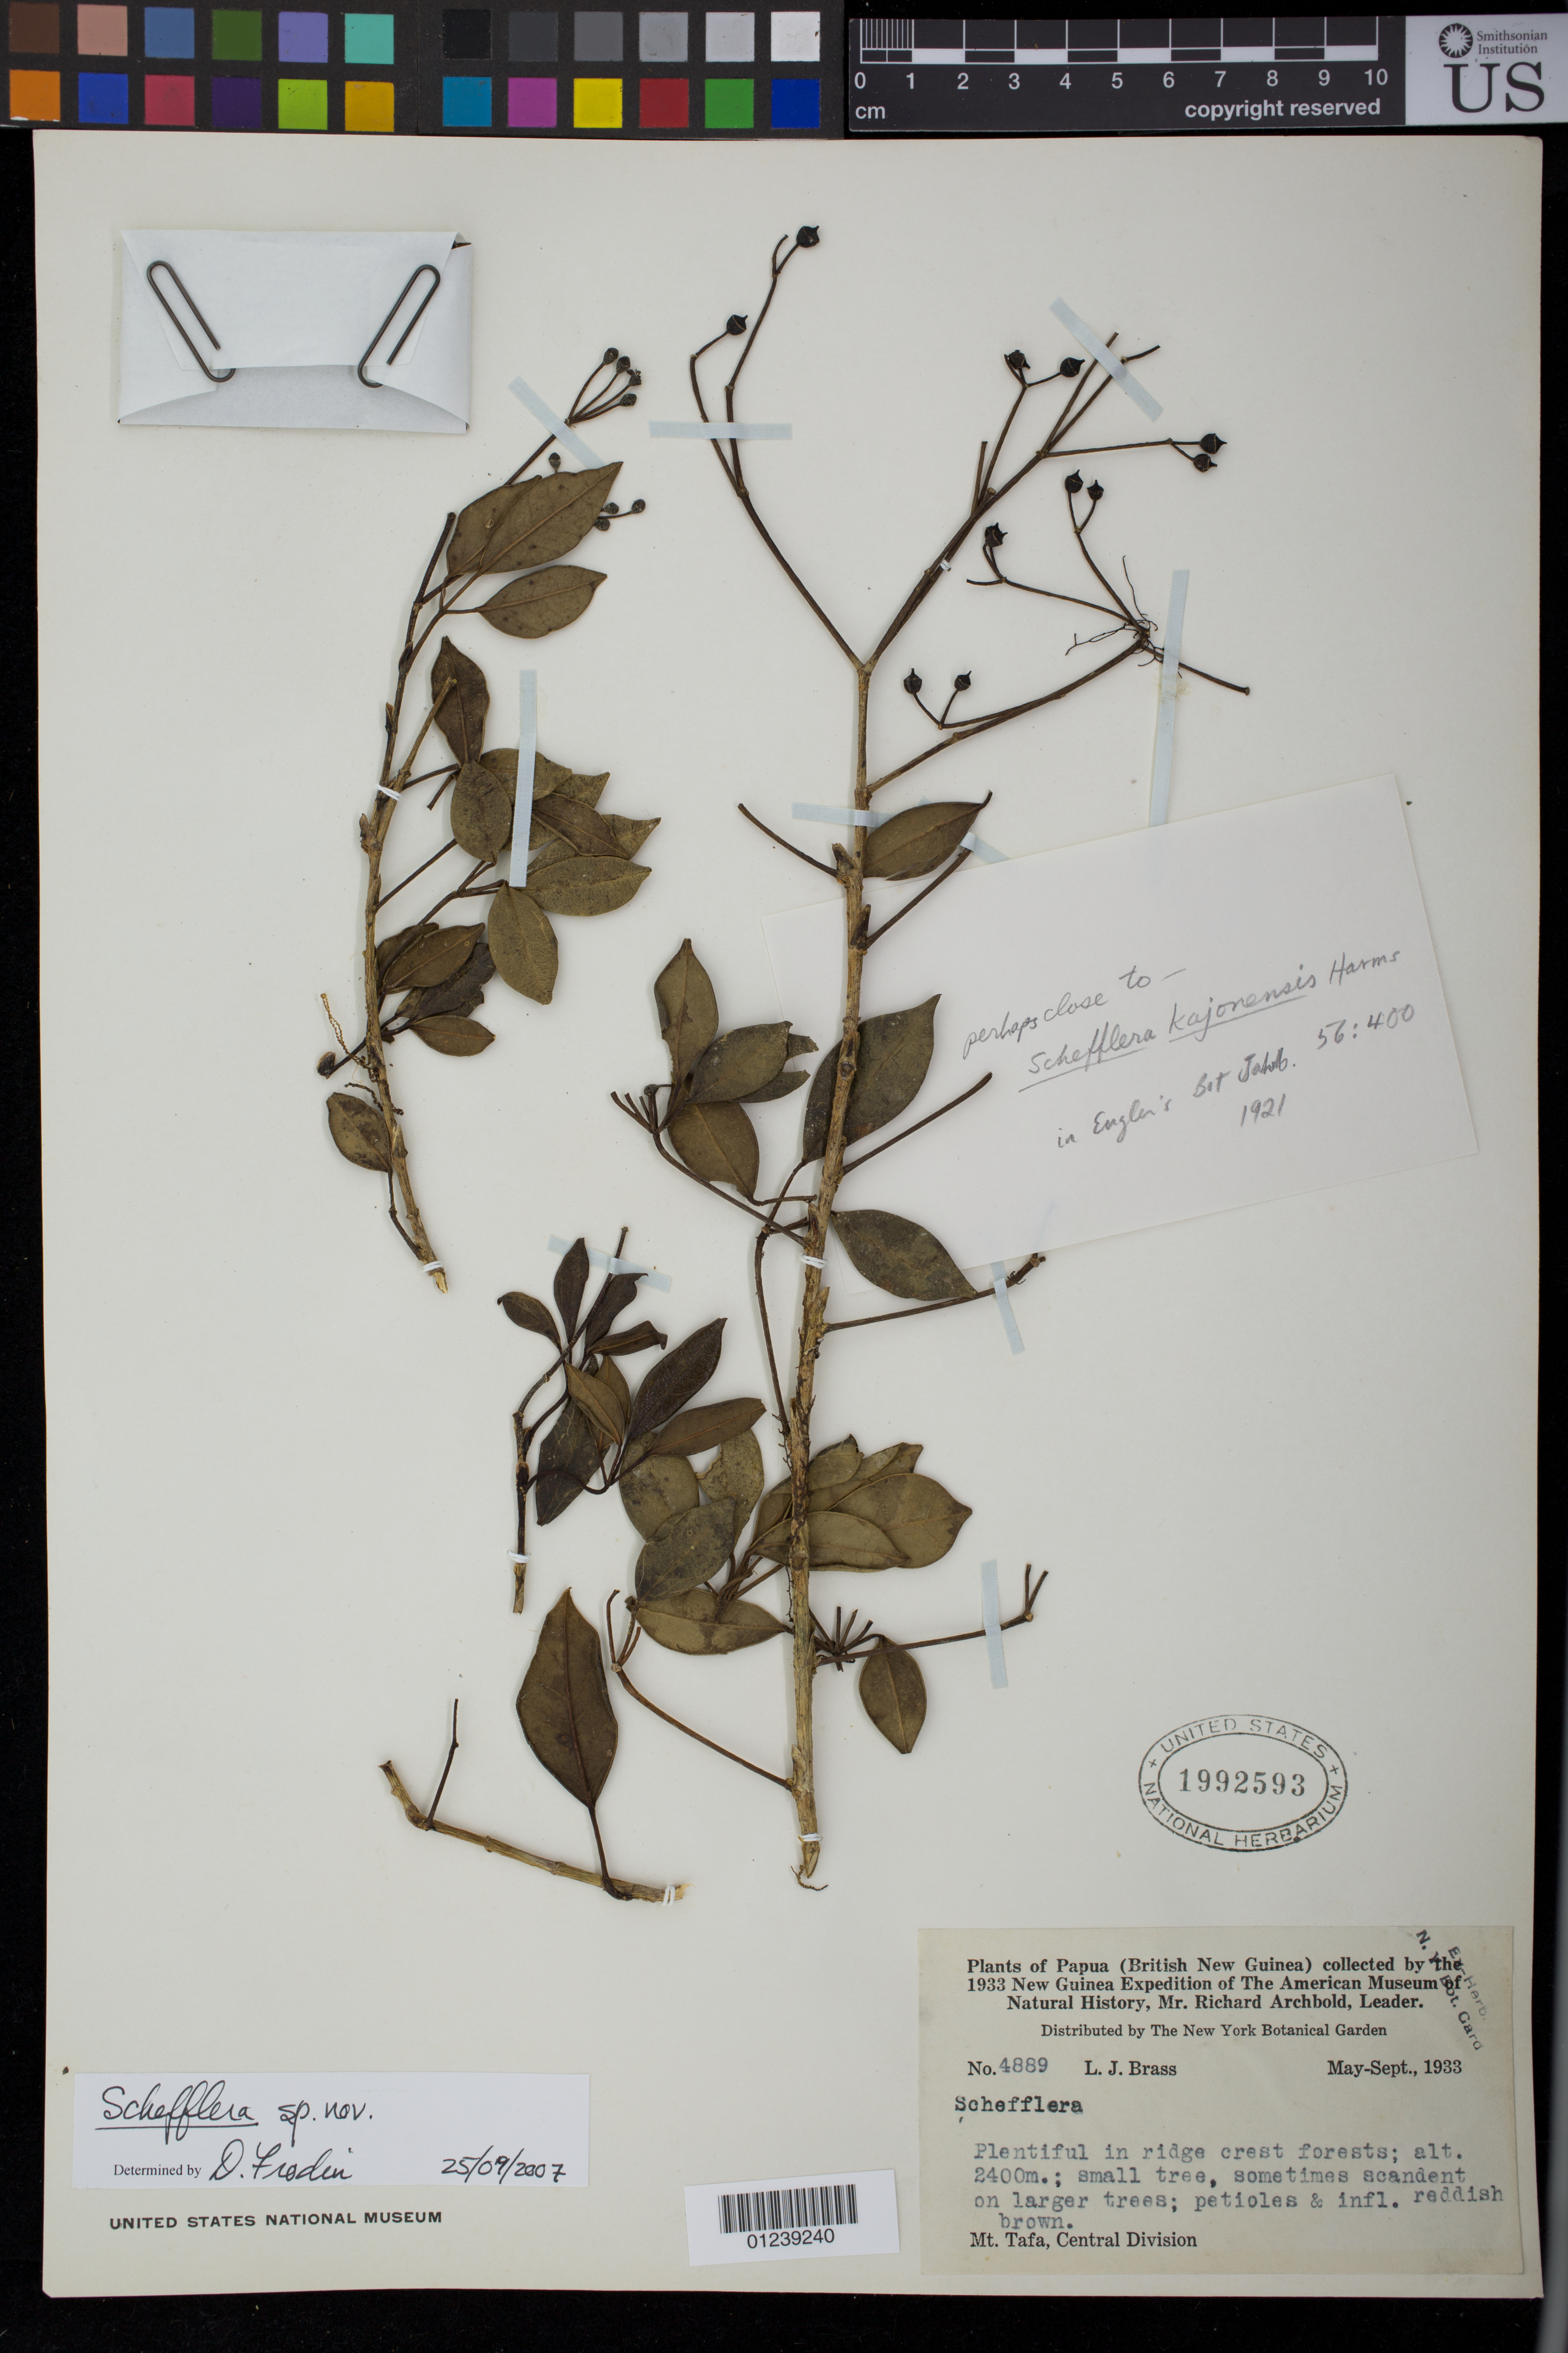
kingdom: Plantae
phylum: Tracheophyta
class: Magnoliopsida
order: Apiales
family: Araliaceae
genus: Schefflera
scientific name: Schefflera sp.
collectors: L. J. Brass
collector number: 4889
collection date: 1933-05/1933-09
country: Papua New Guinea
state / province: Central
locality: Mt. Tafa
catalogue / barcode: US 1992593